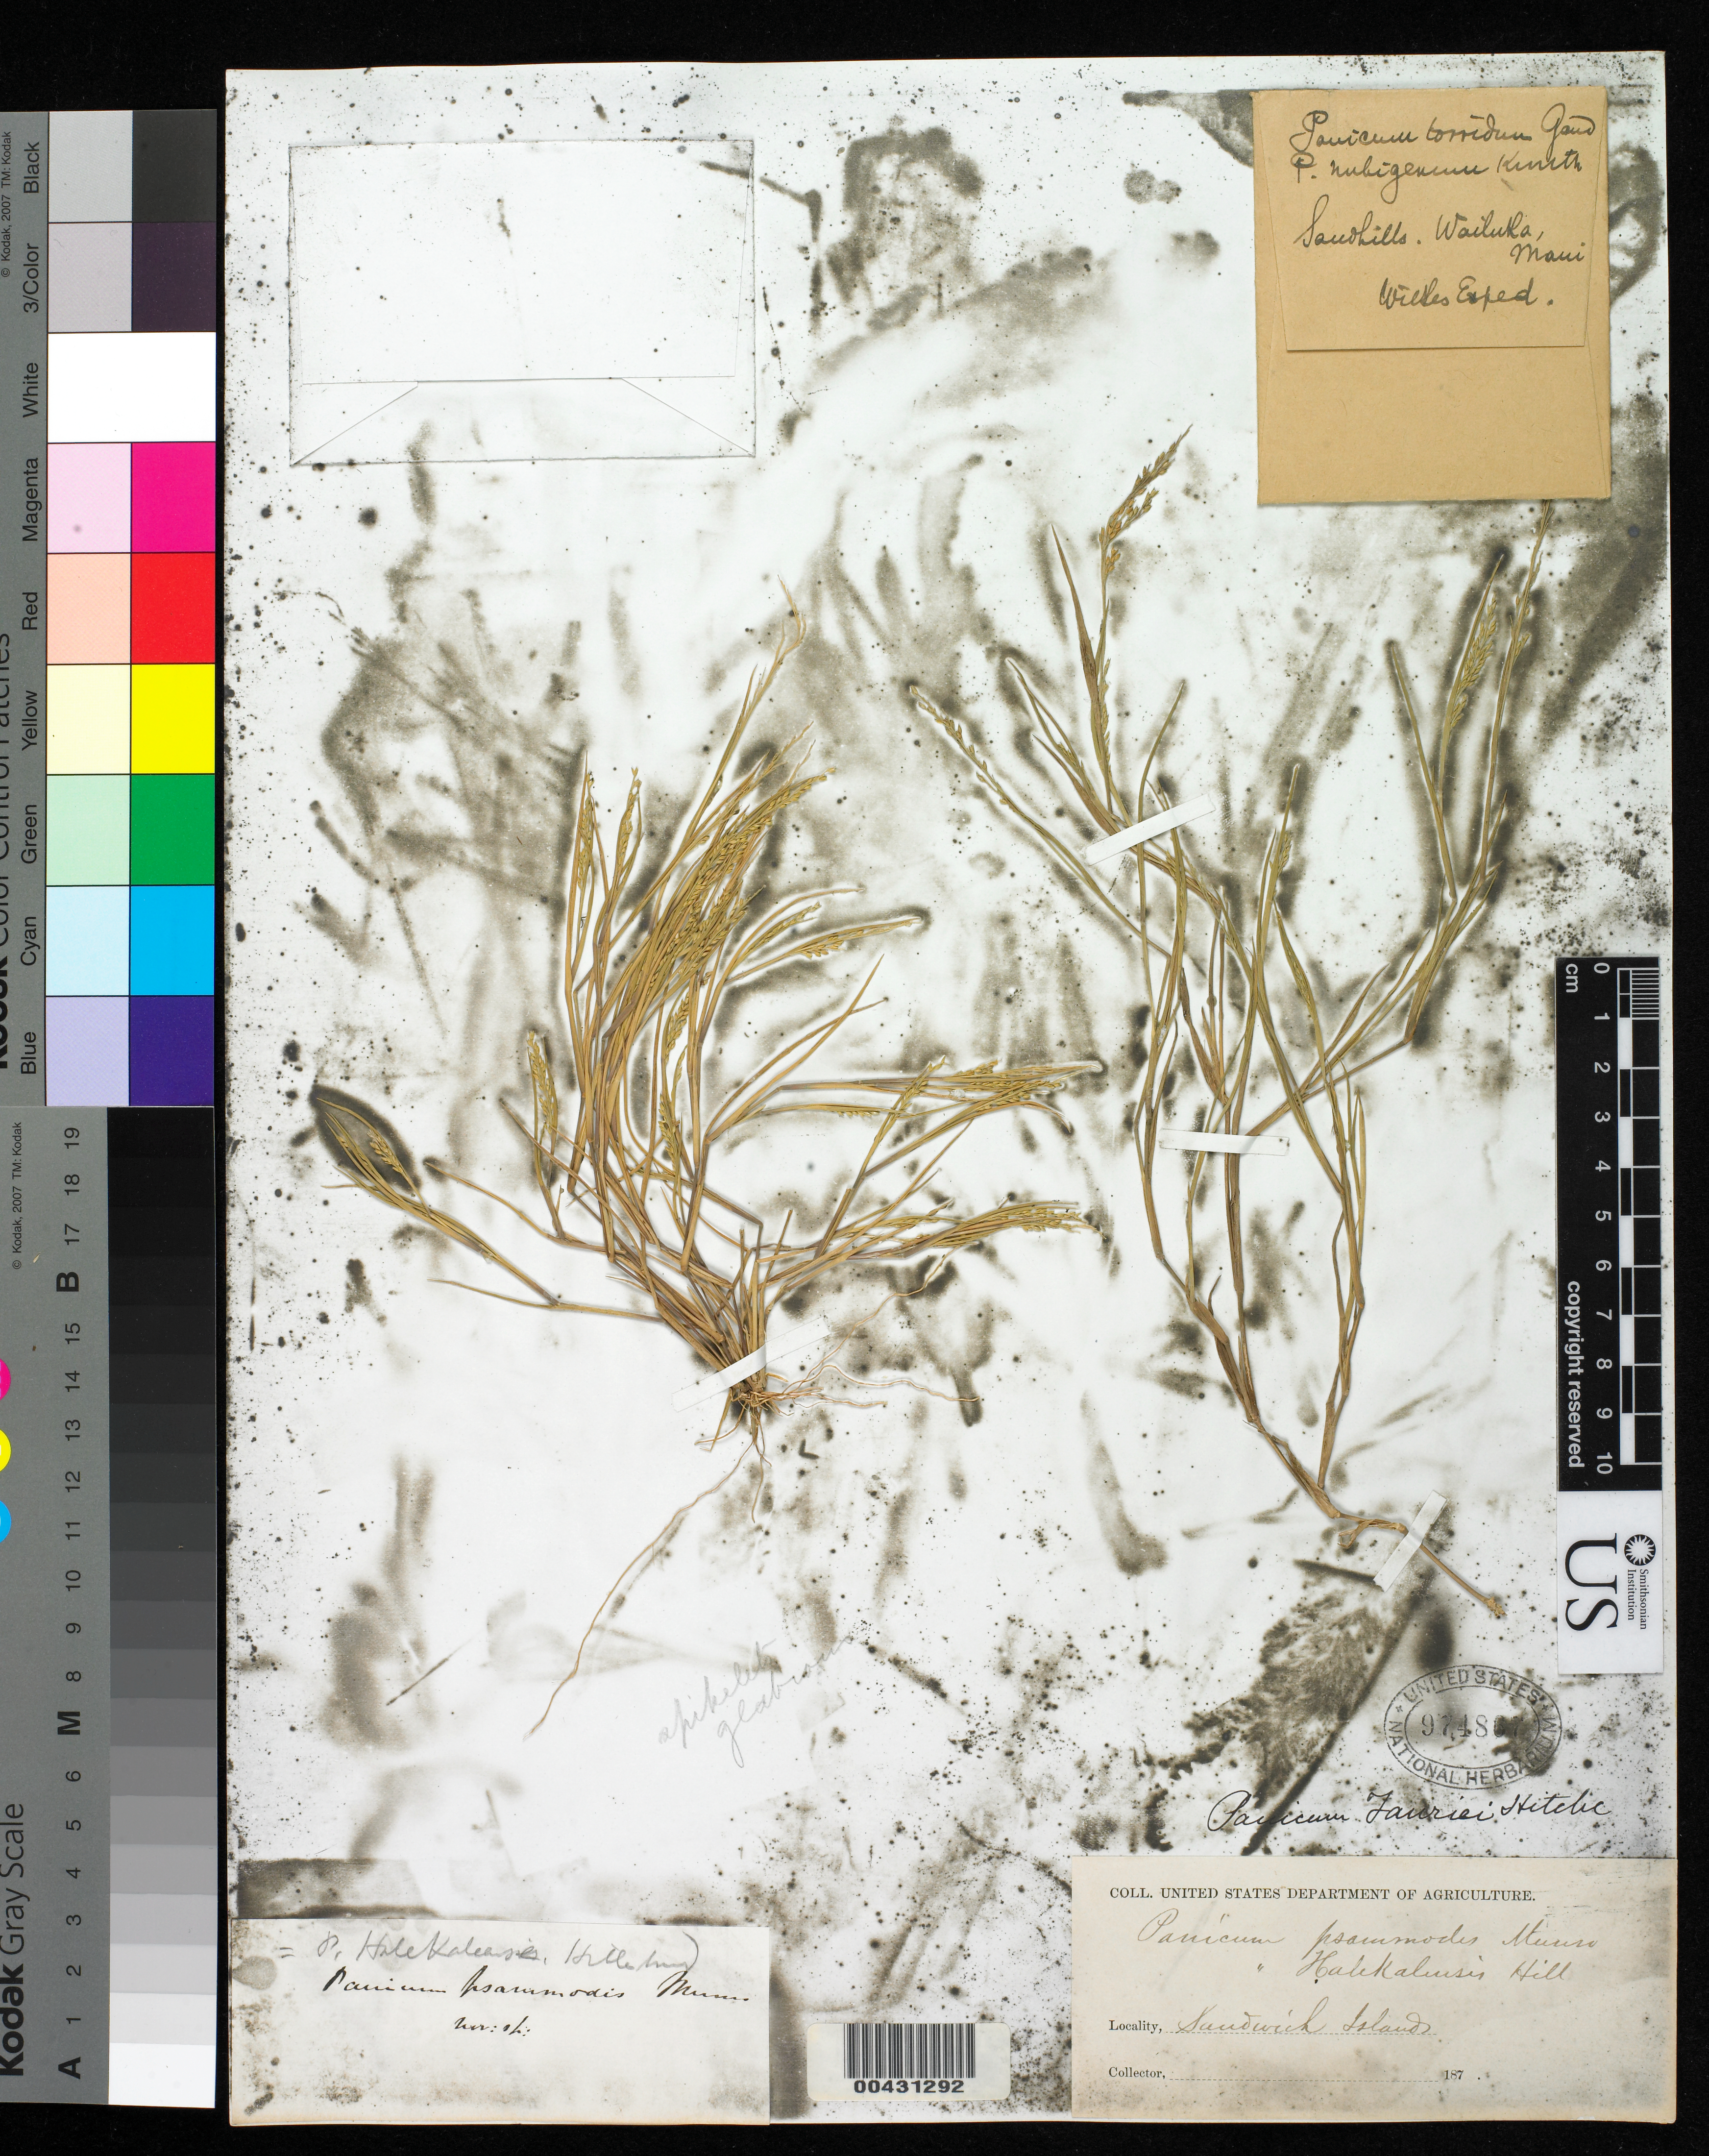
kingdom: Plantae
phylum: Tracheophyta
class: Liliopsida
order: Poales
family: Poaceae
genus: Panicum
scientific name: Panicum fauriei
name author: Hitchc.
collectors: Wilkes Explor. Exped.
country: United States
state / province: Hawaii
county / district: Maui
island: Maui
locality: Wailuka, sandhills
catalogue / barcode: US 974867